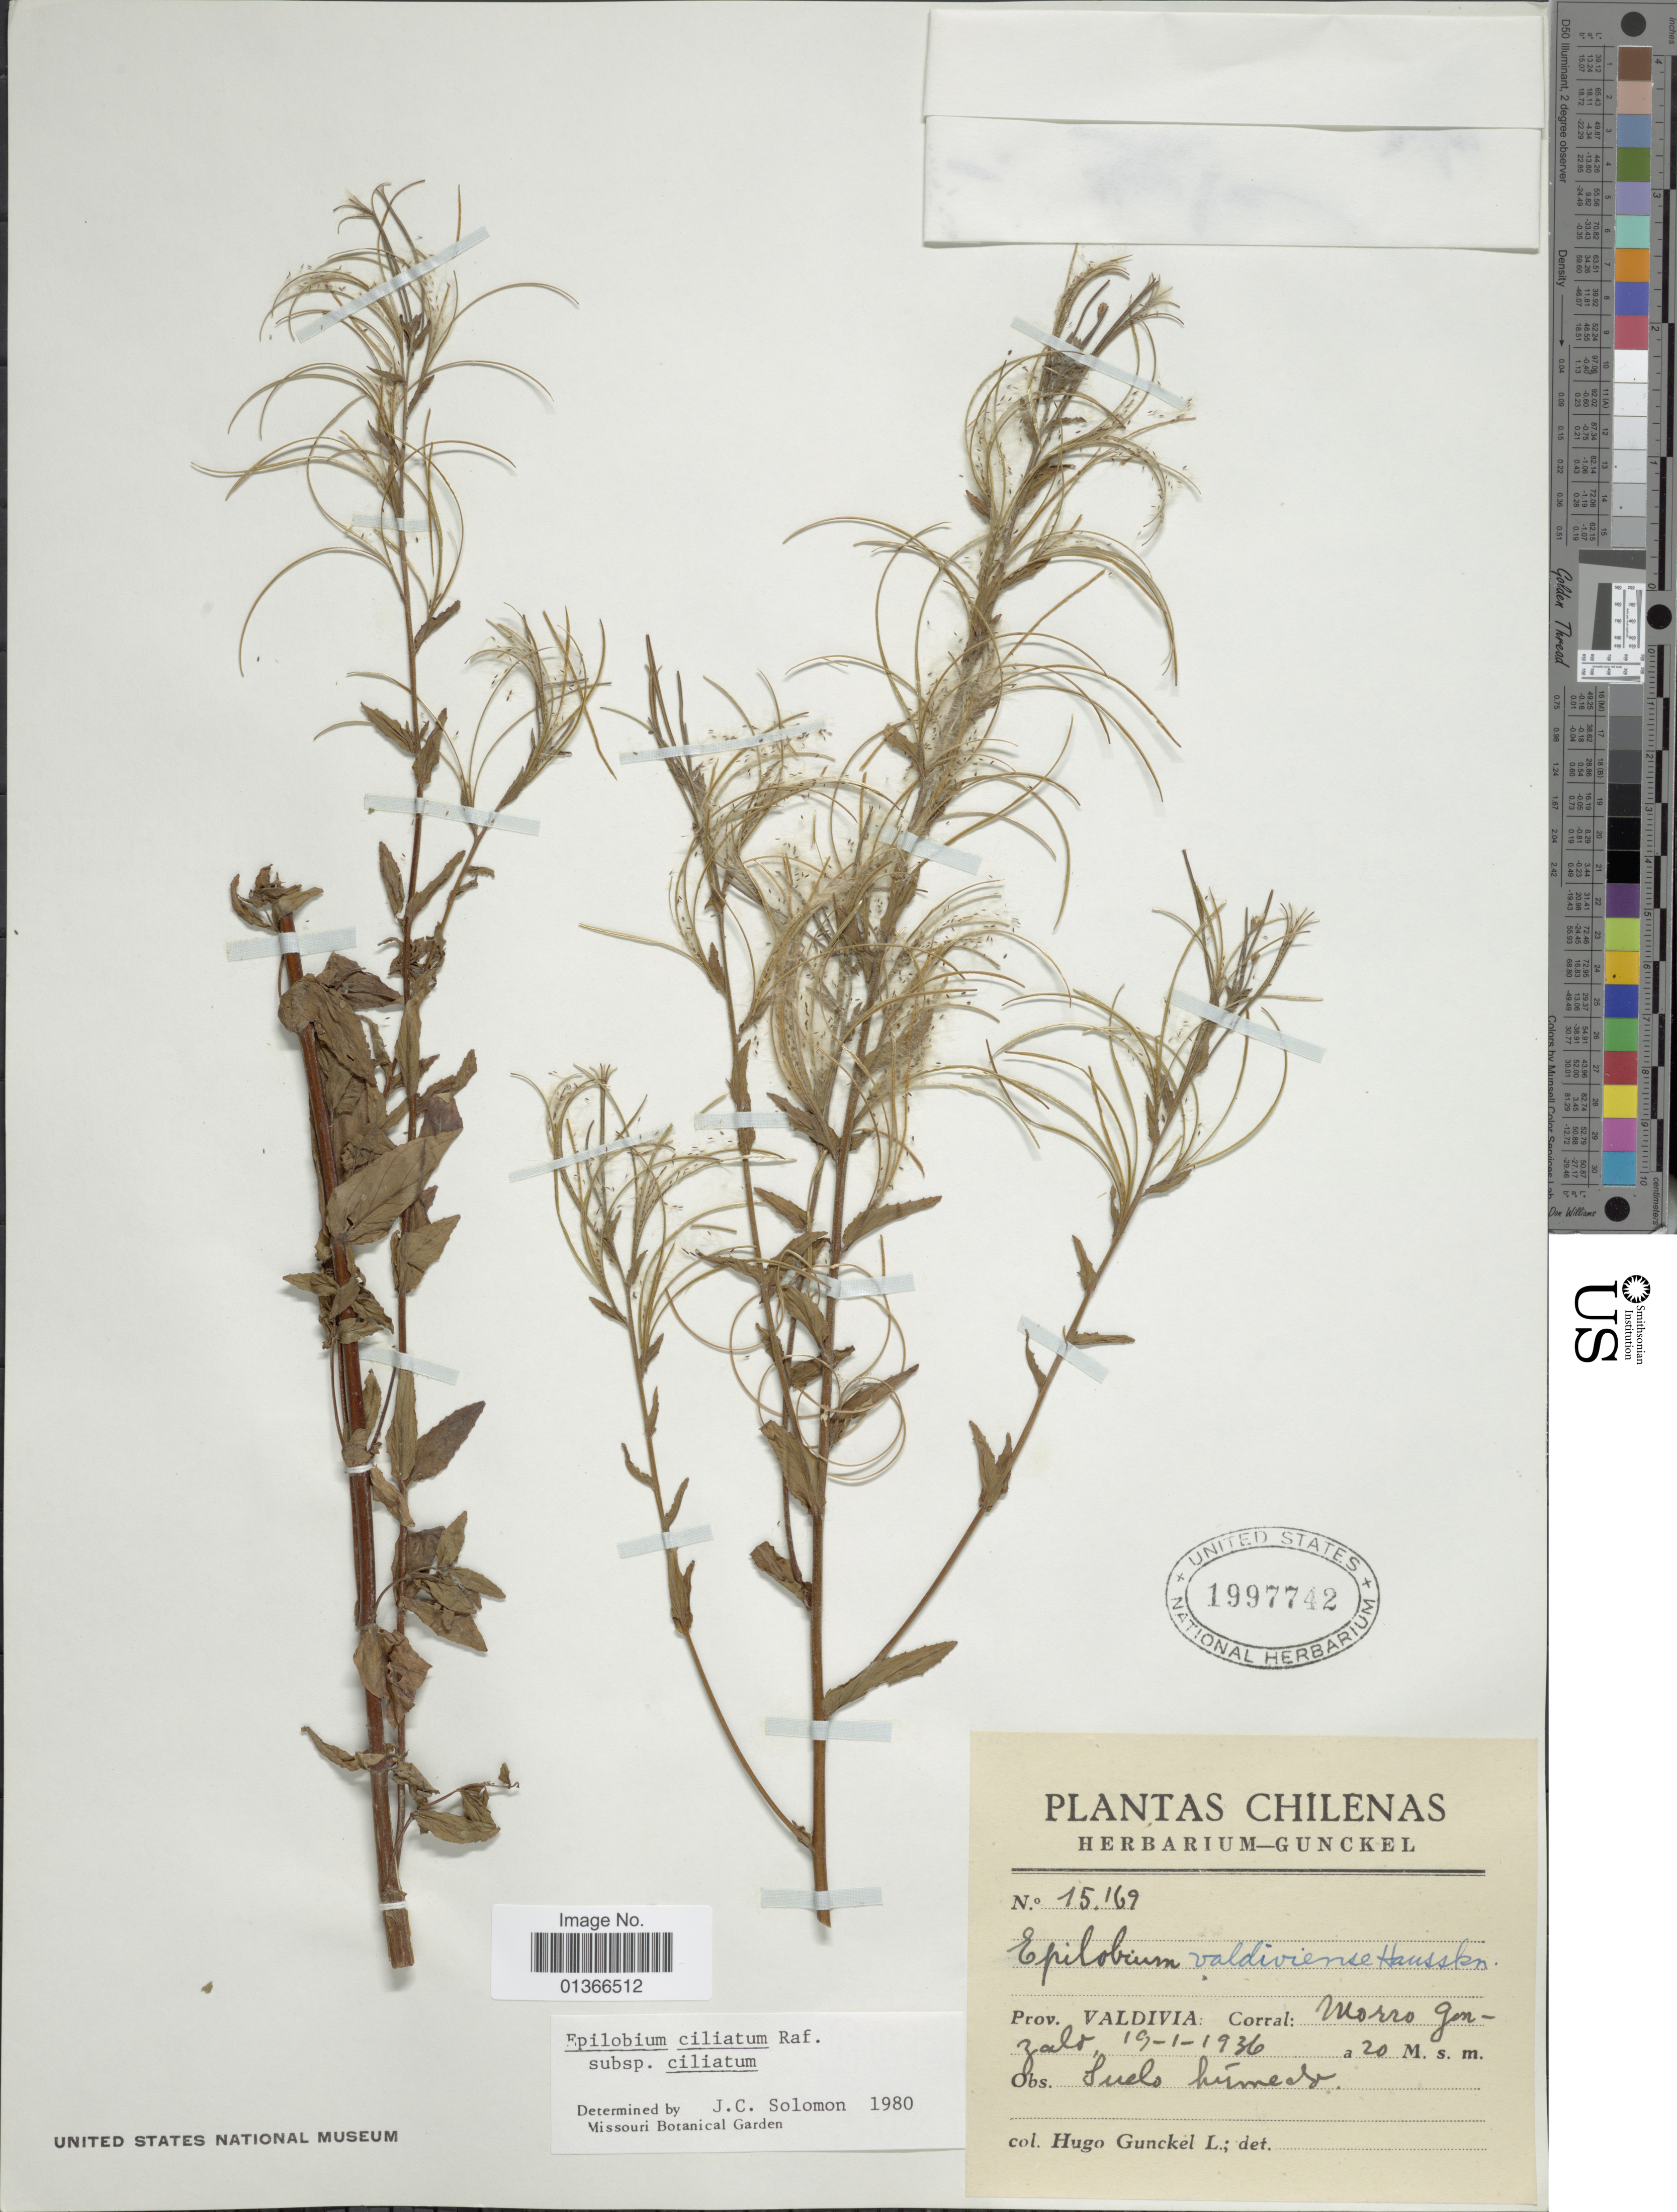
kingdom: Plantae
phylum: Tracheophyta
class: Magnoliopsida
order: Myrtales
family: Onagraceae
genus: Epilobium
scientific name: Epilobium ciliatum subsp. ciliatum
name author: Raf.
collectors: H. Gunckel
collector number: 15169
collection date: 1936-01-19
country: Chile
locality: Prov. Valdivia: Corral: Morro Gonzalo.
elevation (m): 20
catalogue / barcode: US 1997742